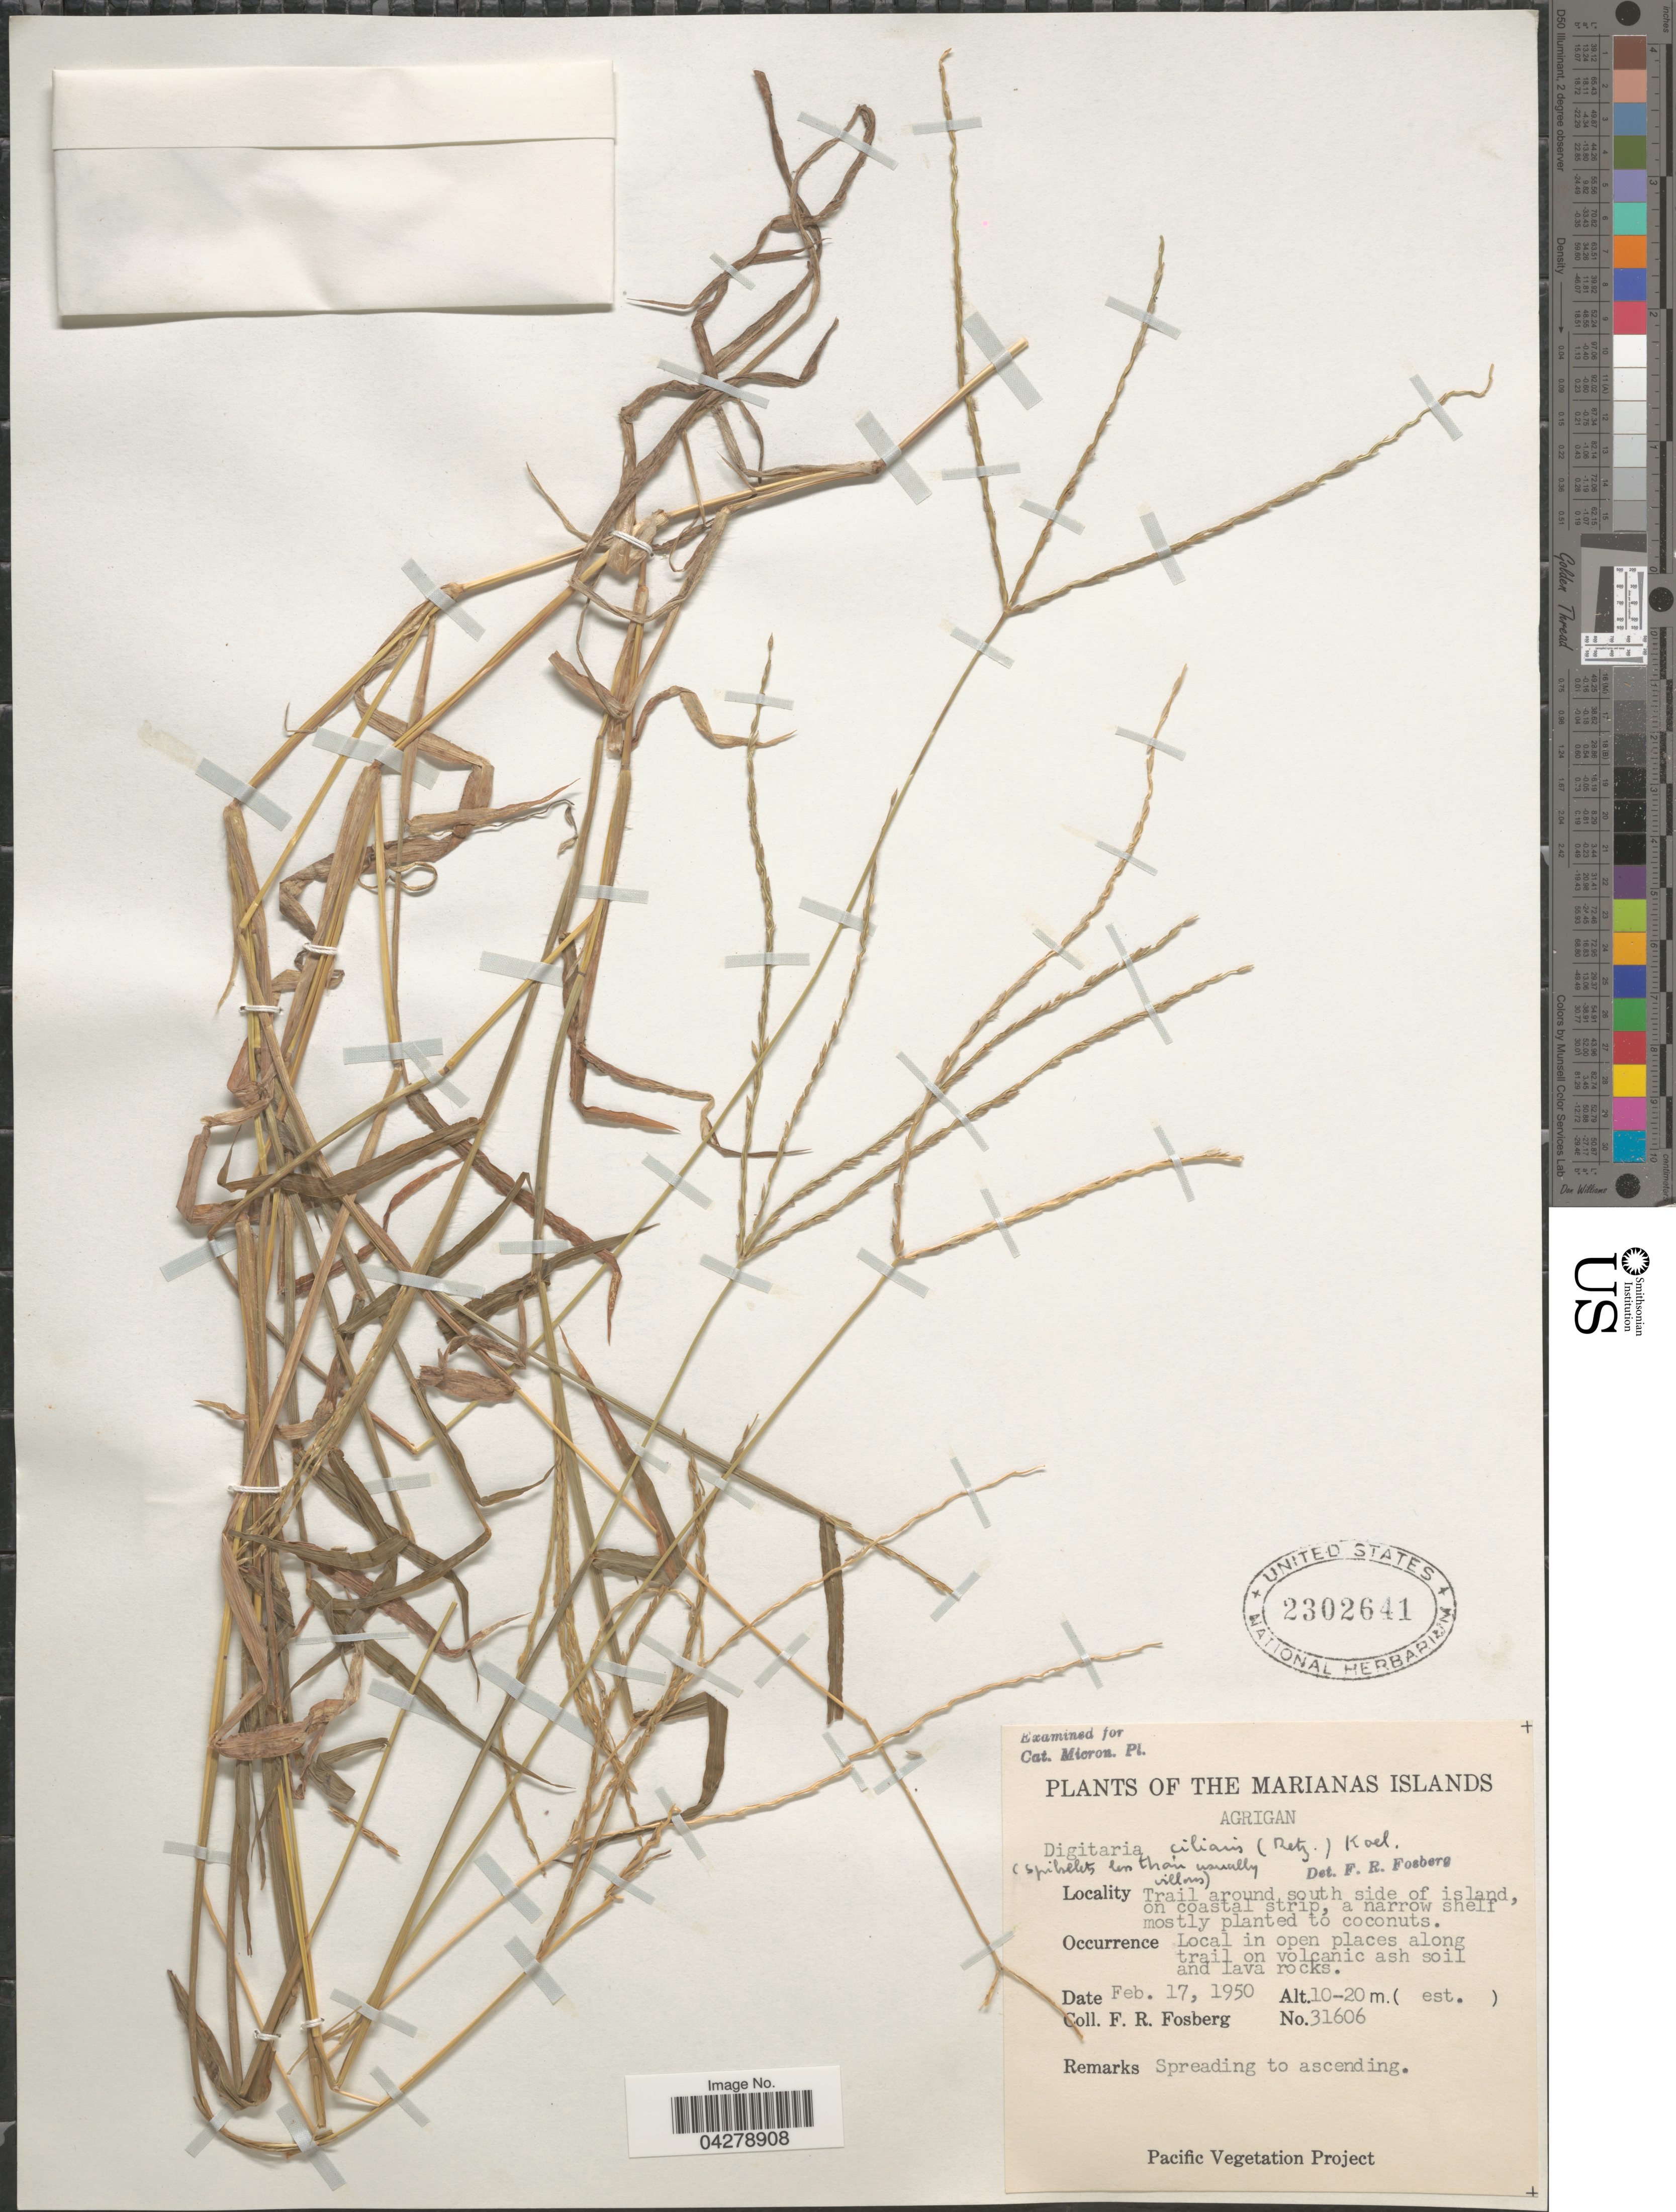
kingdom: Plantae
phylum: Tracheophyta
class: Liliopsida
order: Poales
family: Poaceae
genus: Digitaria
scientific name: Digitaria ciliaris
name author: (Retz.) Koeler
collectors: F. R. Fosberg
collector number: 31606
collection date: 1950-02-17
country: Northern Mariana Islands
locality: The Marianas Islands. Agrigan. Trail around, south side of island, on coastal strip, a narrow shelp mostly planted to coconuts. Local in open places along trail on volcanic ash soil and lava rocks.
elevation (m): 10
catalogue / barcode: US 2302641